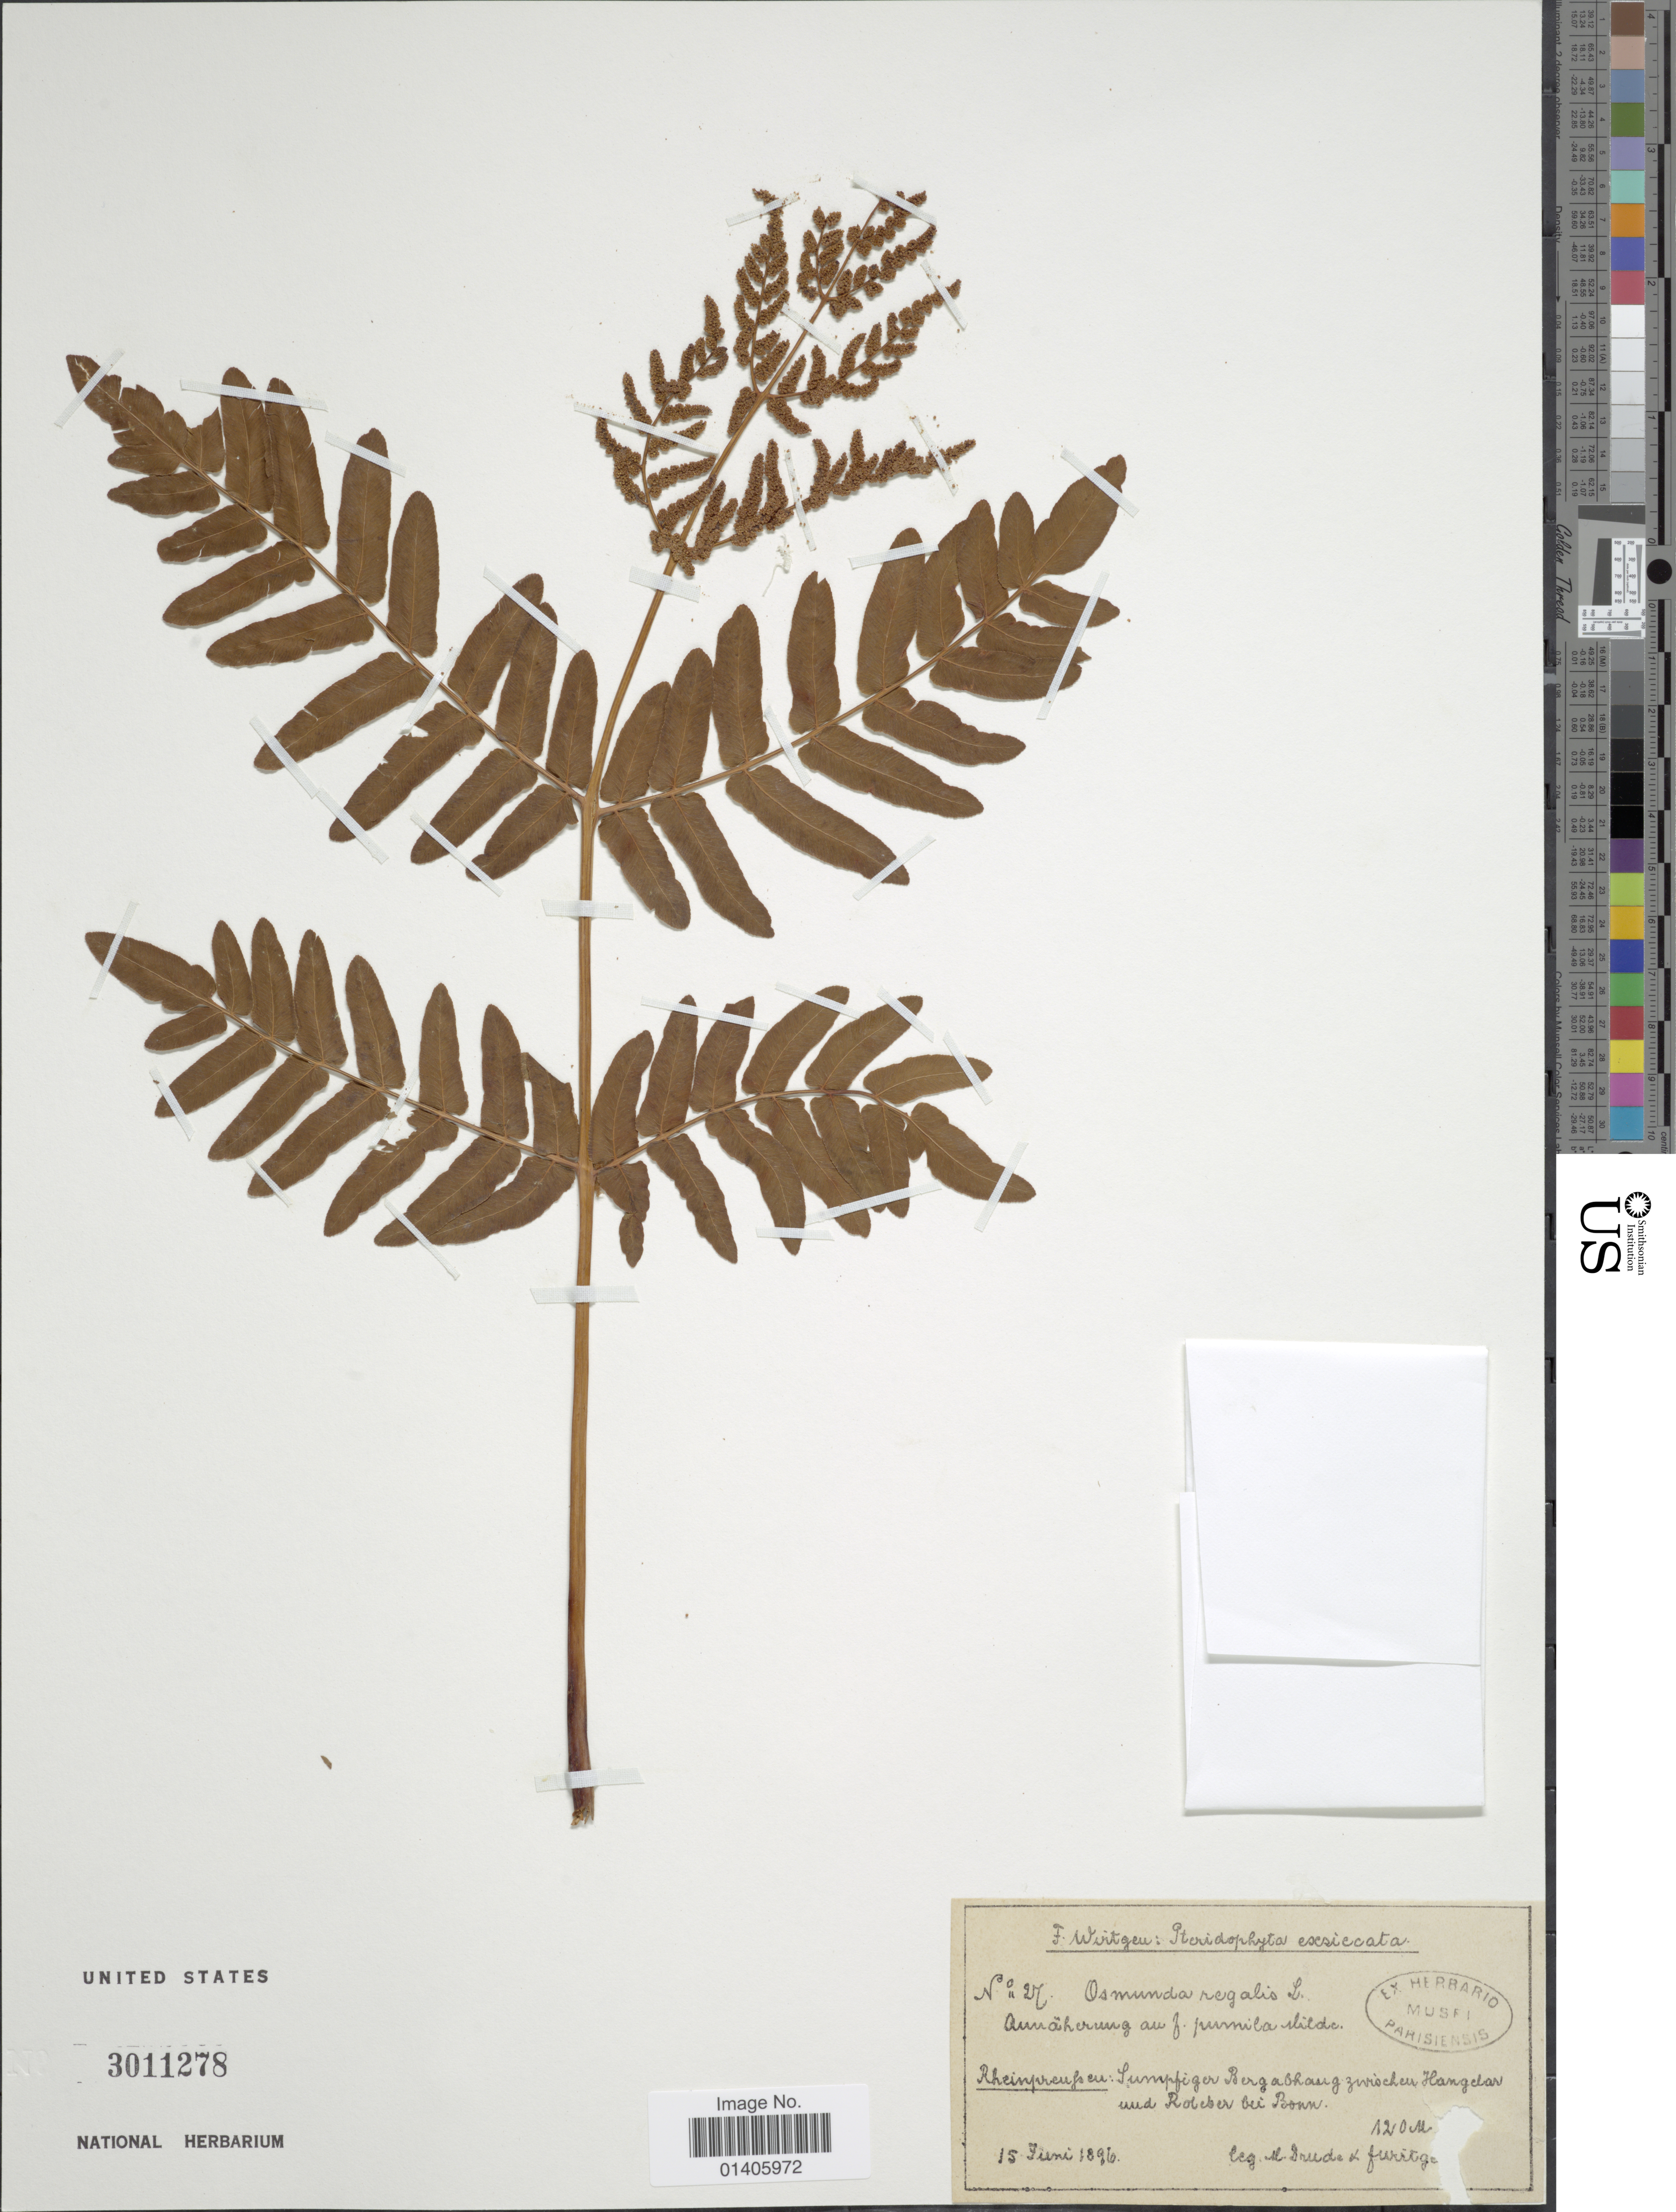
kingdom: Plantae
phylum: Tracheophyta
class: Polypodiopsida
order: Osmundales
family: Osmundaceae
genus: Osmunda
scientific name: Osmunda regalis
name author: L.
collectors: M. Drude & F. Wirtgen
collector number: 27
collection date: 1896-06-15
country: Germany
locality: Rheinpreufsen: Sumpfiger bergabhang zwaschen hangelan und [illegible text] bei Bonn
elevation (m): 120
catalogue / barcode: US 3011278